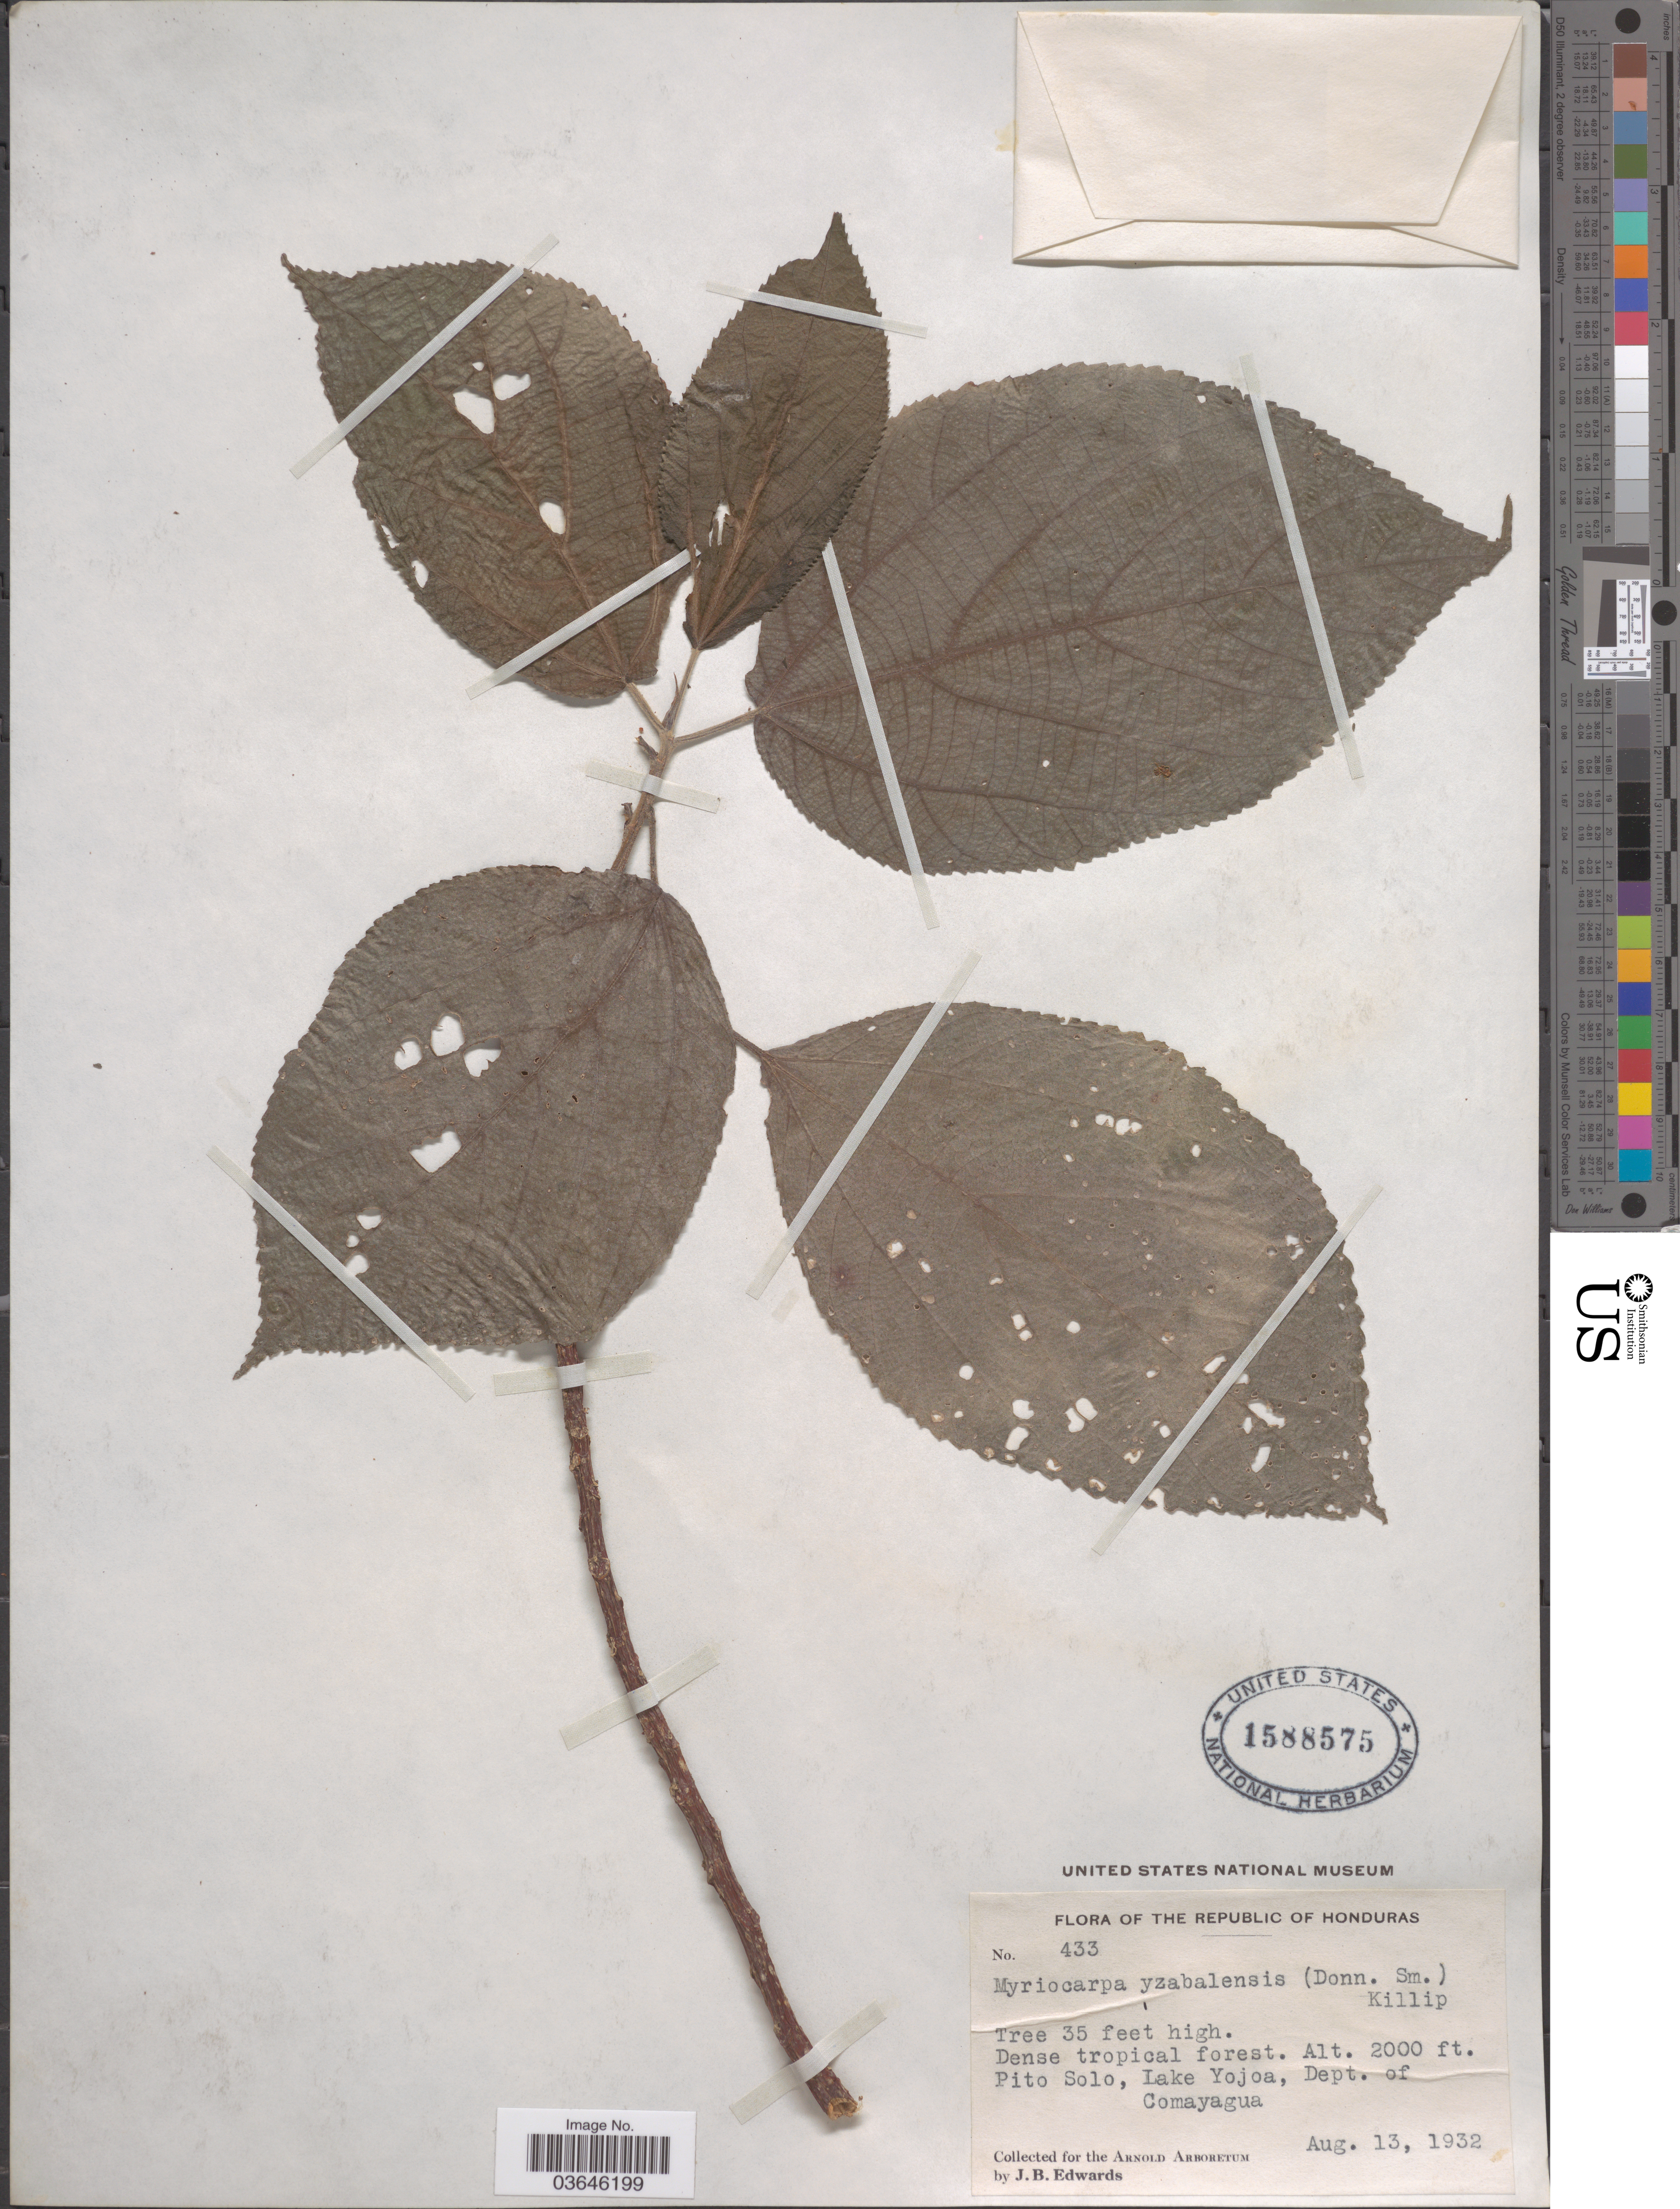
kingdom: Plantae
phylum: Tracheophyta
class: Magnoliopsida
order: Rosales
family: Urticaceae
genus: Myriocarpa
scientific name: Myriocarpa yzabalensis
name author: (Donn. Sm.) Killip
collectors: J. B. Edwards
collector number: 433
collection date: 1932-08-13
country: Honduras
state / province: Comayagua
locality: Pito Solo, Lake Yojoa, Dept. of Comayagua.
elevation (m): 610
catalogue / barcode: US 1588575